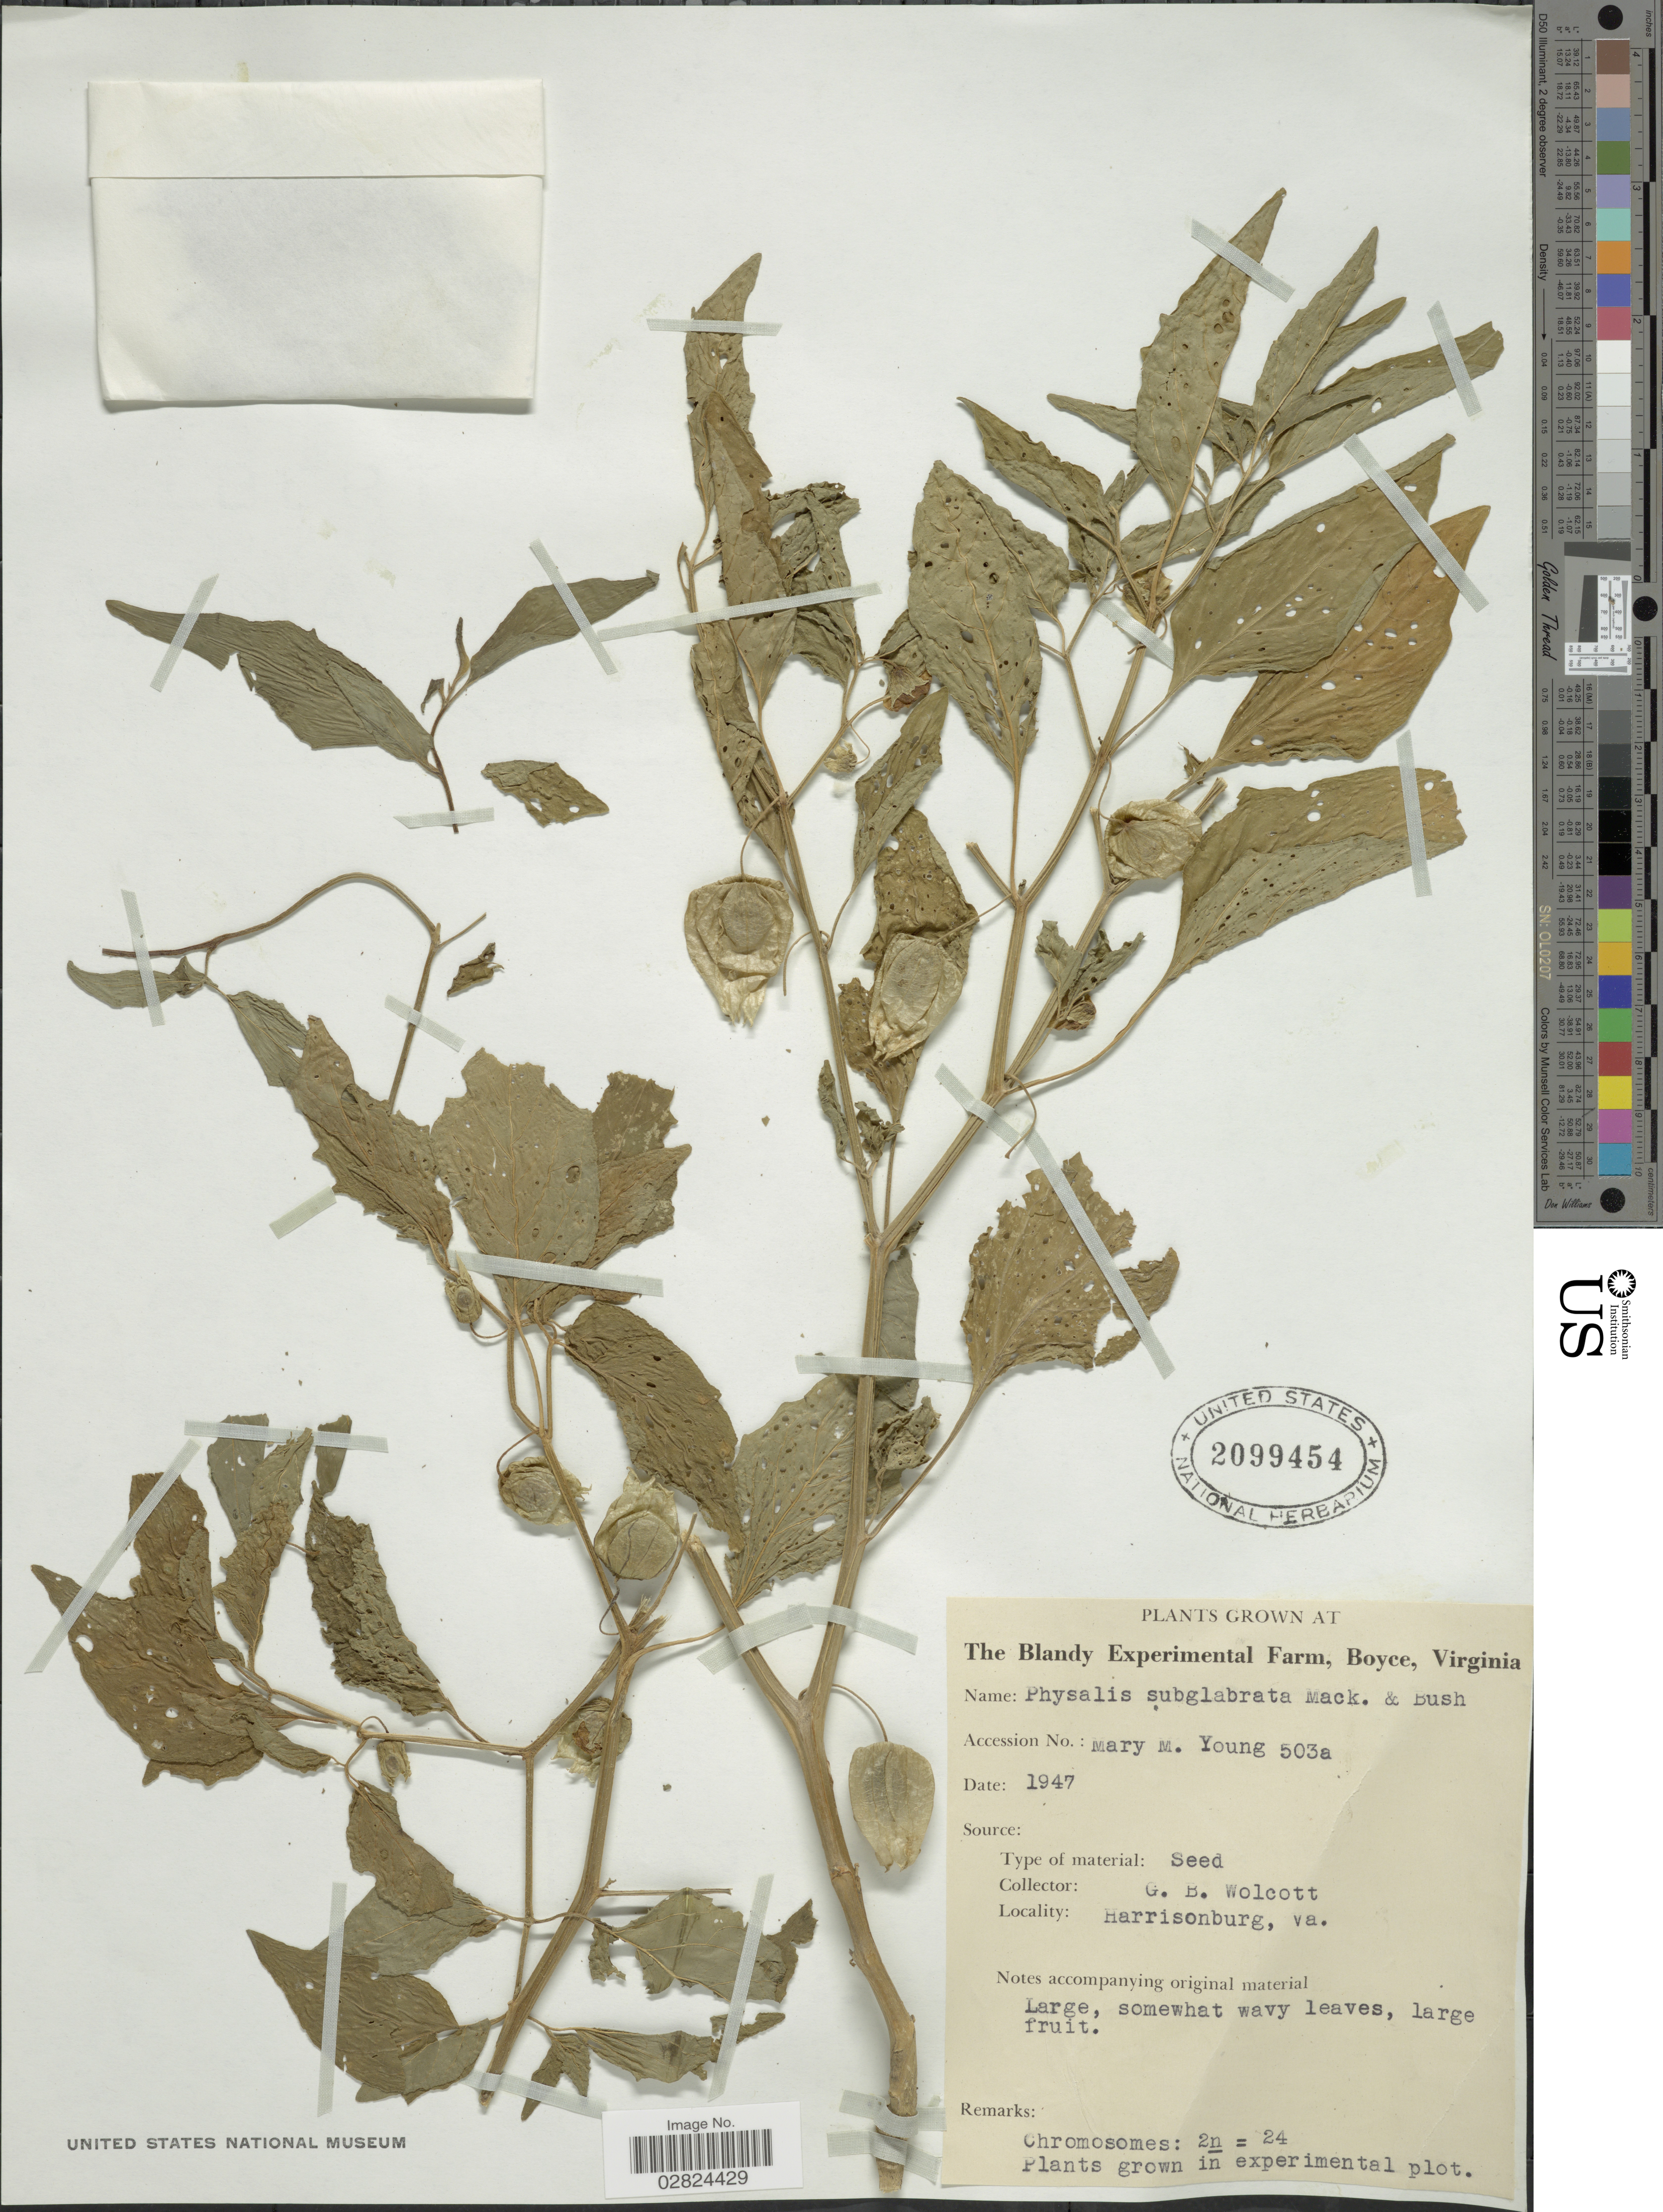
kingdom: Plantae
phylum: Tracheophyta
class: Magnoliopsida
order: Solanales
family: Solanaceae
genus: Physalis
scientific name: Physalis subglabrata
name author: Mack. & Bush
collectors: G. Wolcott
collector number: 503a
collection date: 1947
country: United States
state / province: Virginia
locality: The Blandy Experimental Farm, Boyce.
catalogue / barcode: US 2099454